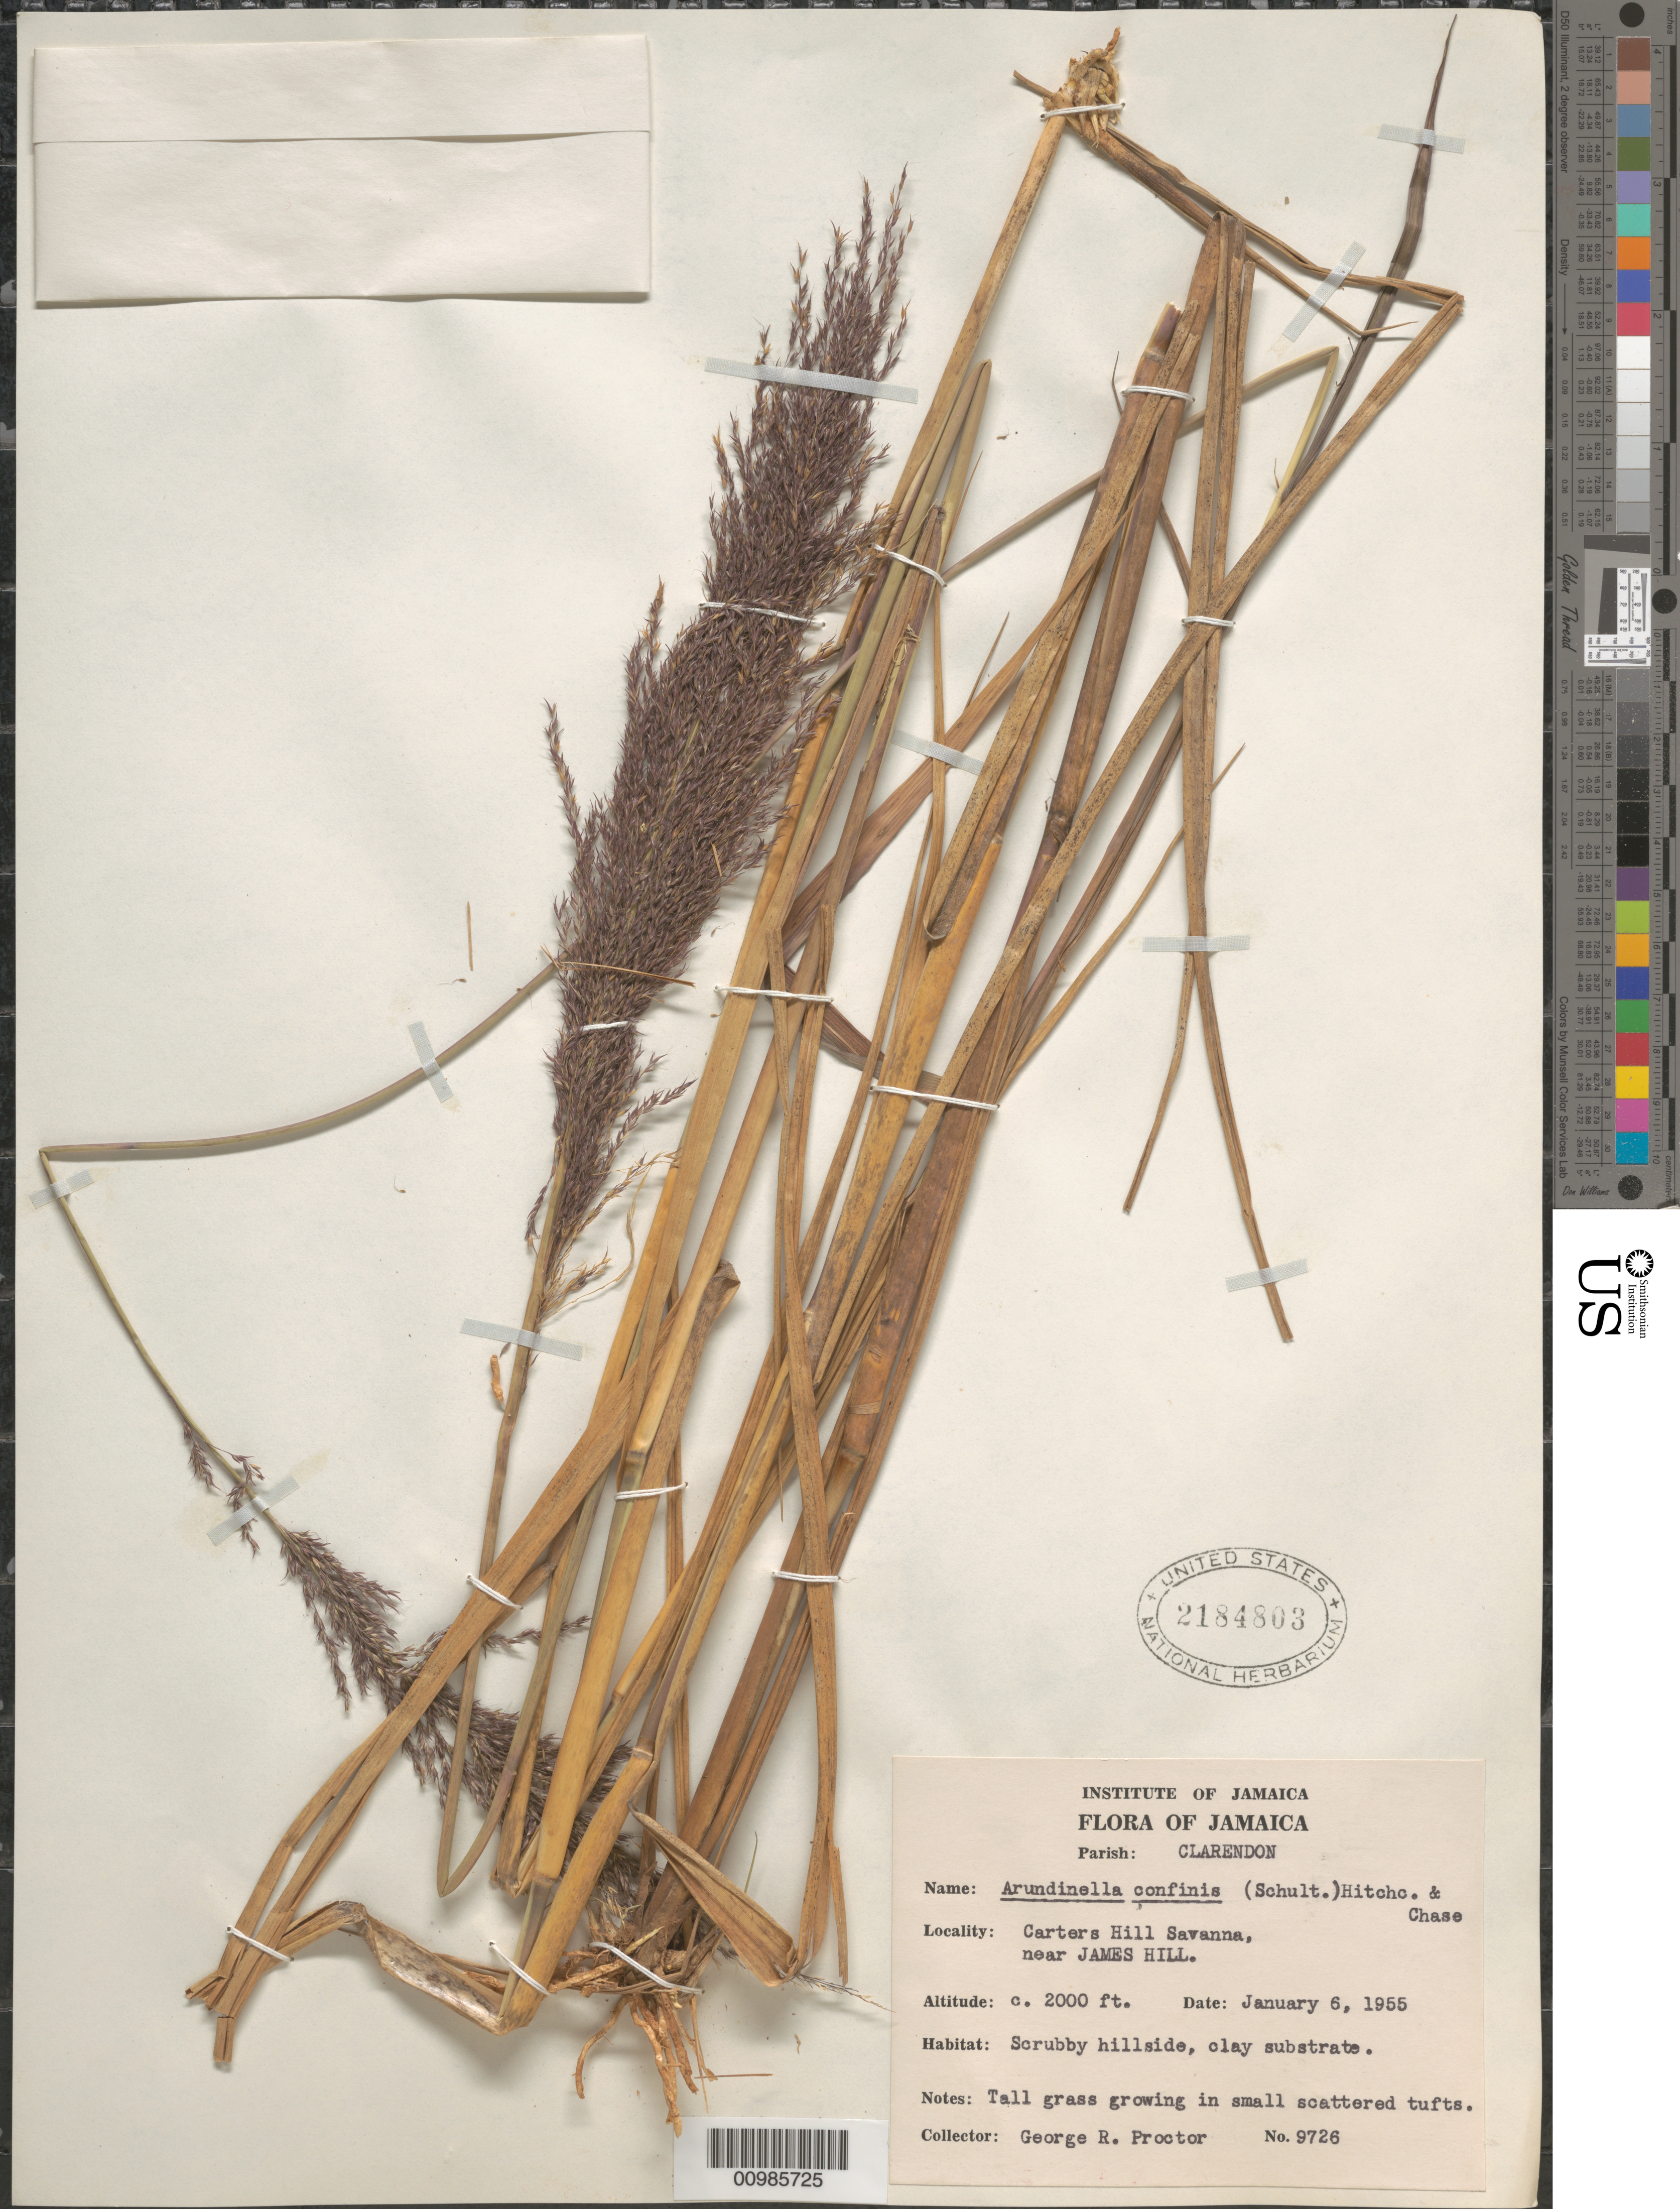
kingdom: Plantae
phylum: Tracheophyta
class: Liliopsida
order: Poales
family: Poaceae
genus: Arundinella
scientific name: Arundinella confinis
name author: (Schult.) Hitchc. & Chase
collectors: G. R. Proctor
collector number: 9726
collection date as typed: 06 Jan 1955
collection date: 1955-01-06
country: Jamaica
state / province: Clarendon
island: Jamaica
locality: Carter's Hill Savanna, near James Hill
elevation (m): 610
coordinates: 0 N, 0 E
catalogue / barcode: US 2184803